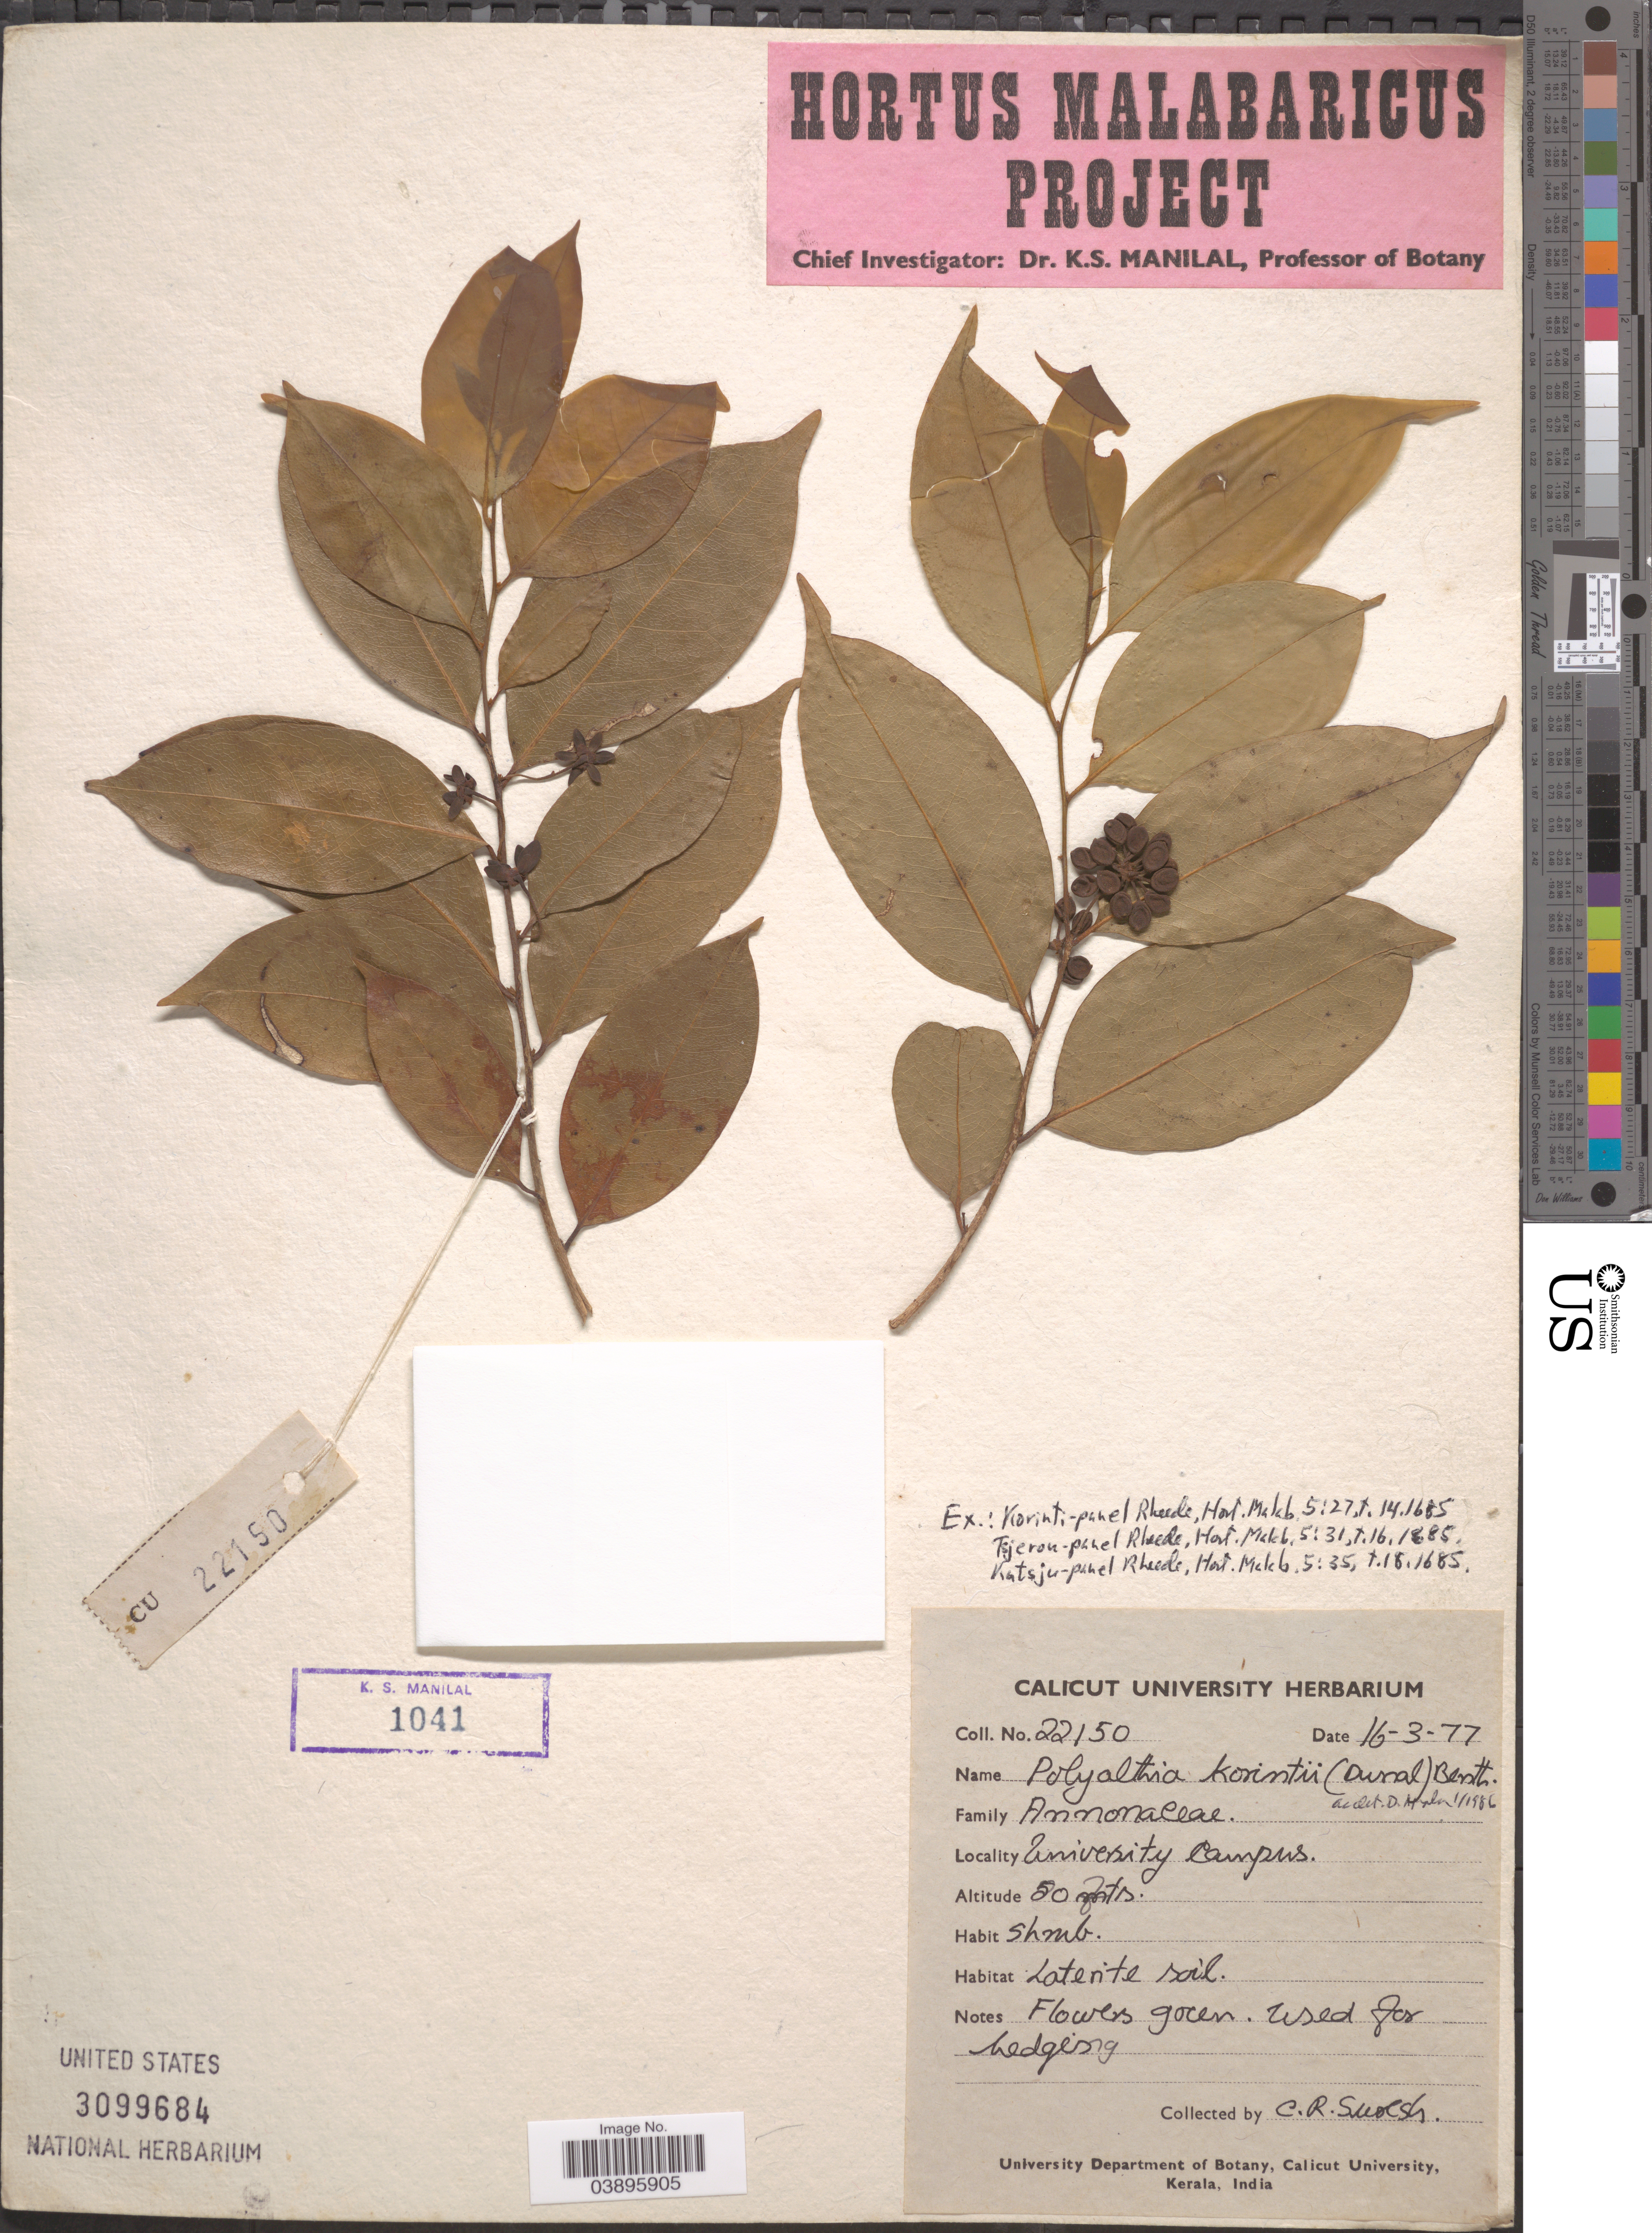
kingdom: Plantae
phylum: Tracheophyta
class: Magnoliopsida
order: Magnoliales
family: Annonaceae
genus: Polyalthia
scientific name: Polyalthia korinti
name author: (Dunal) Thwaites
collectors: C. Suresh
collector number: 22150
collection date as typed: Transcribed d/m/y: 16/3/77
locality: University Campus.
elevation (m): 15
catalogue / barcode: US 3099684